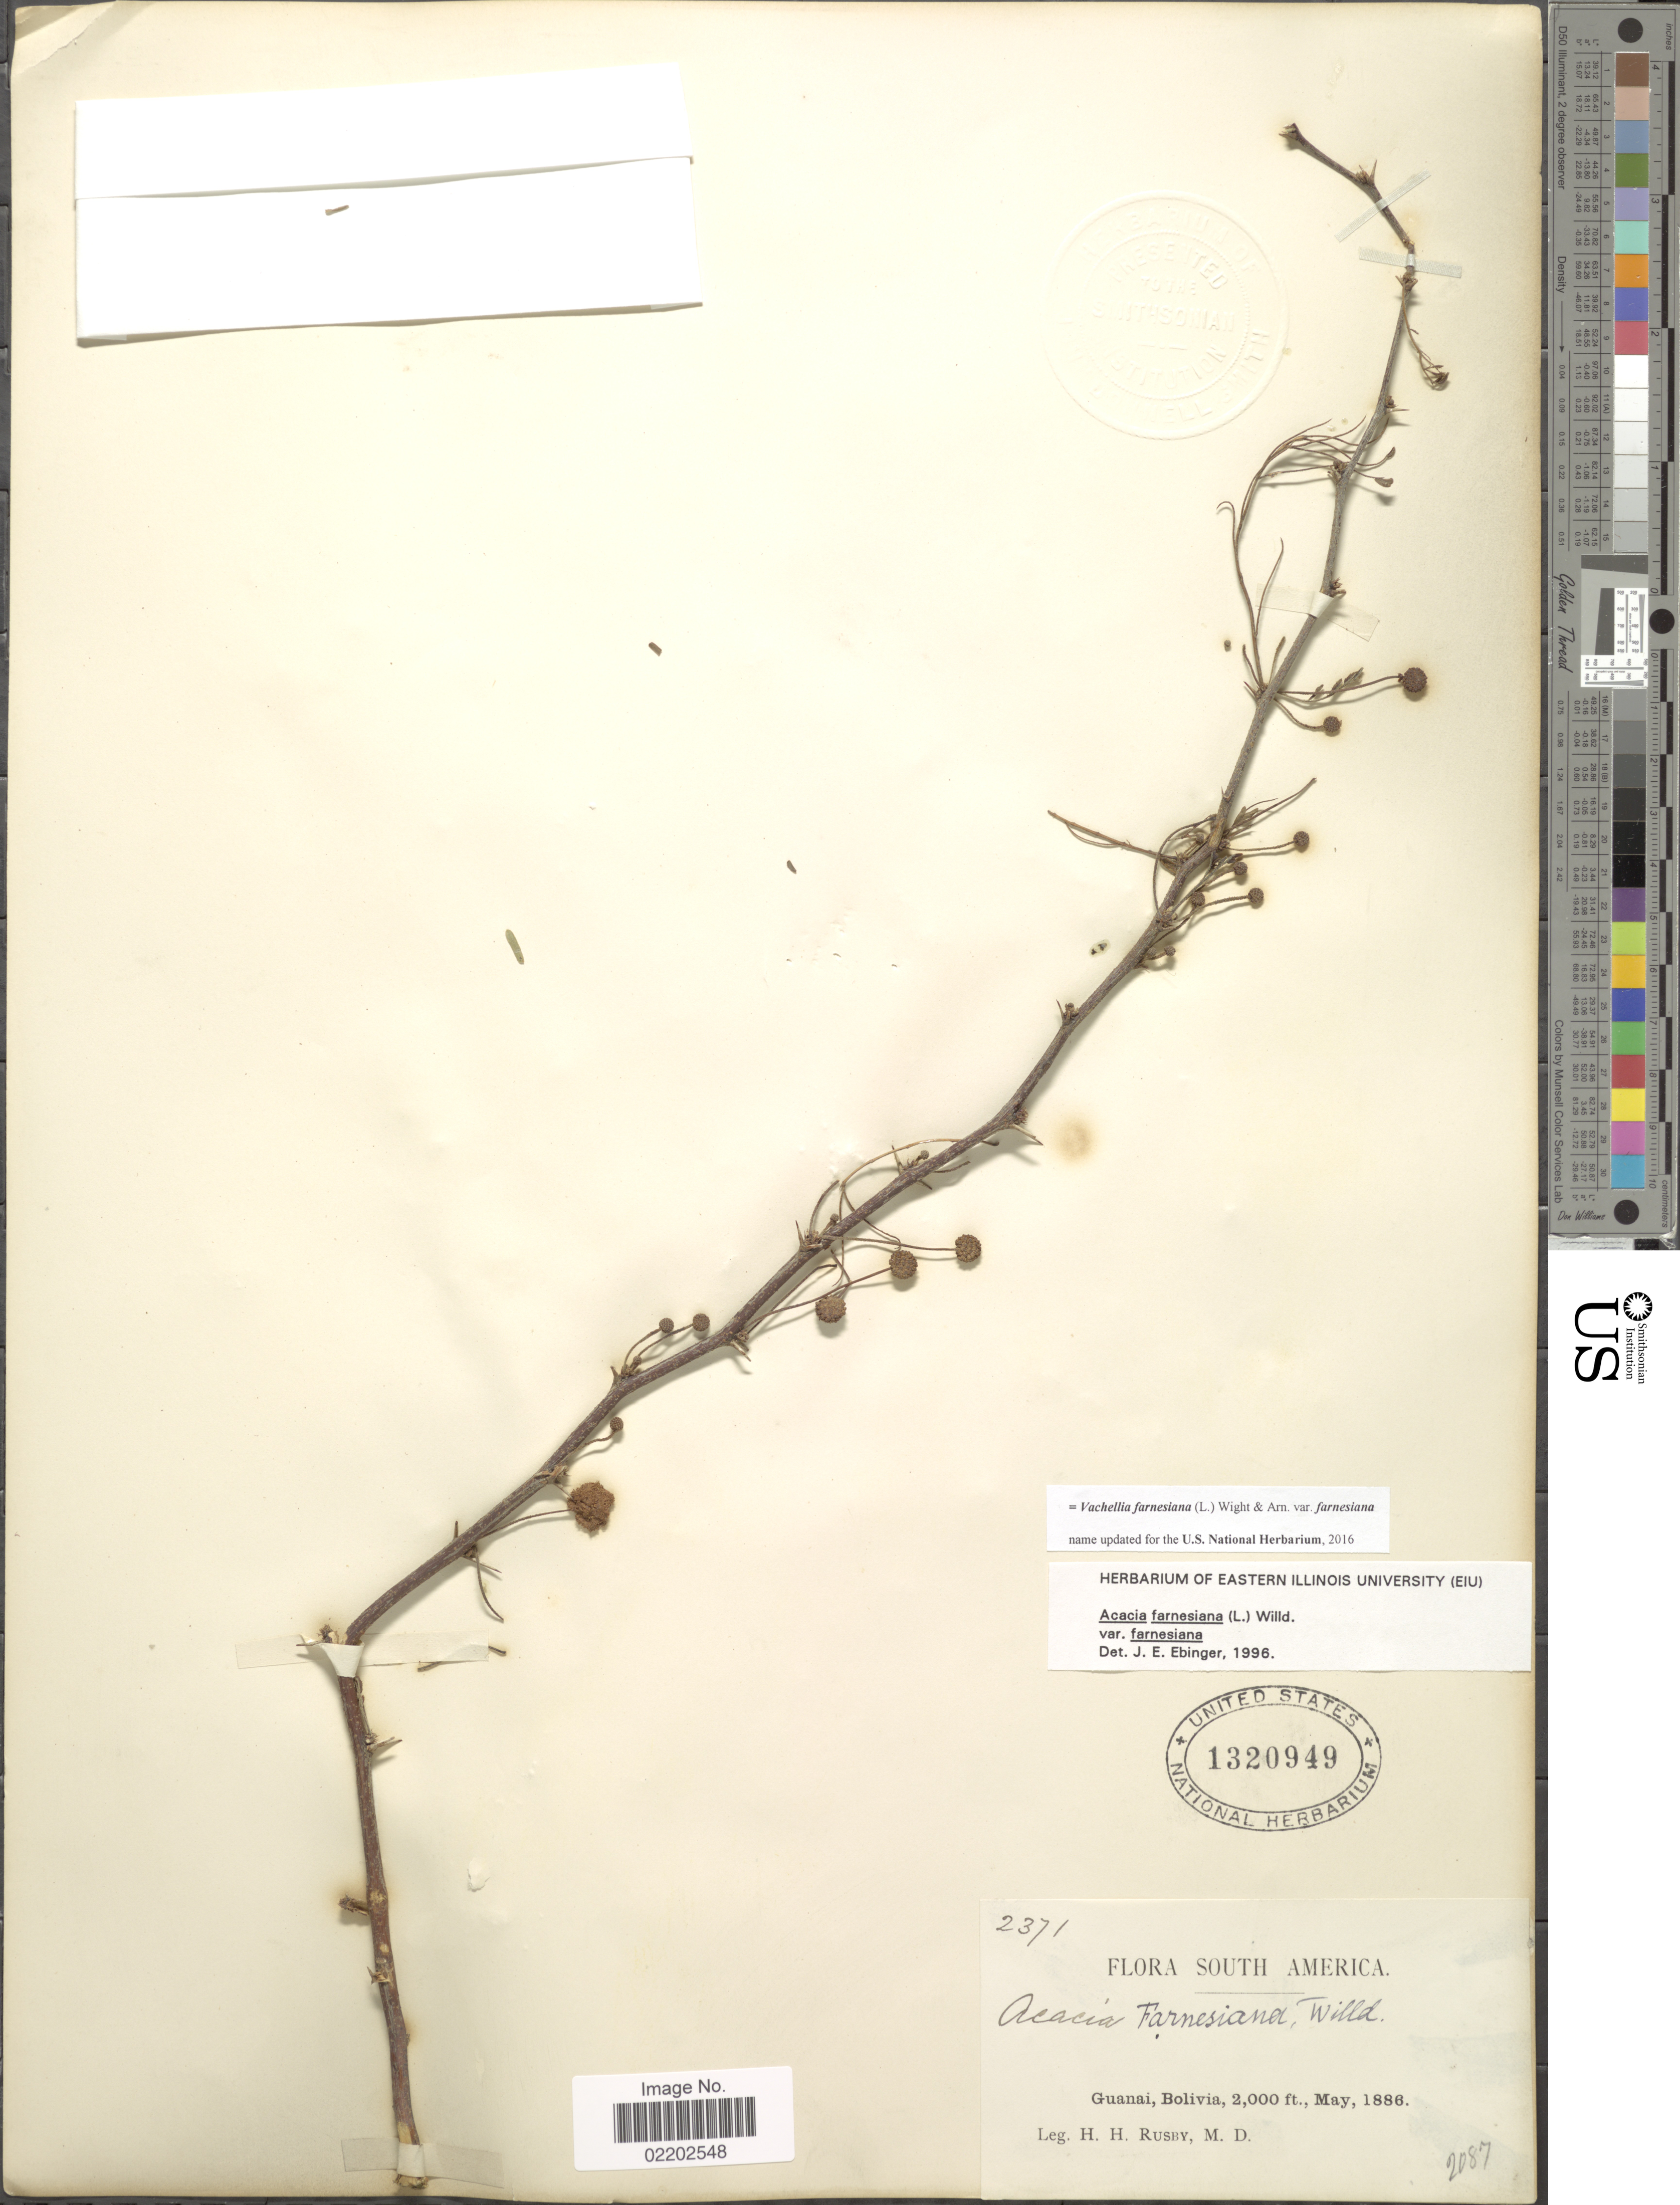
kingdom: Plantae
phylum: Tracheophyta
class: Magnoliopsida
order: Fabales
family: Fabaceae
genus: Vachellia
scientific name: Vachellia farnesiana var. farnesiana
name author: (L.) Wight & Arn.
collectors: H. H. Rusby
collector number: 2371/2087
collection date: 1886-05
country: Bolivia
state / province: La Páz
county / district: Larecaja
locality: Guanay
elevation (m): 610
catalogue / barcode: US 1320949